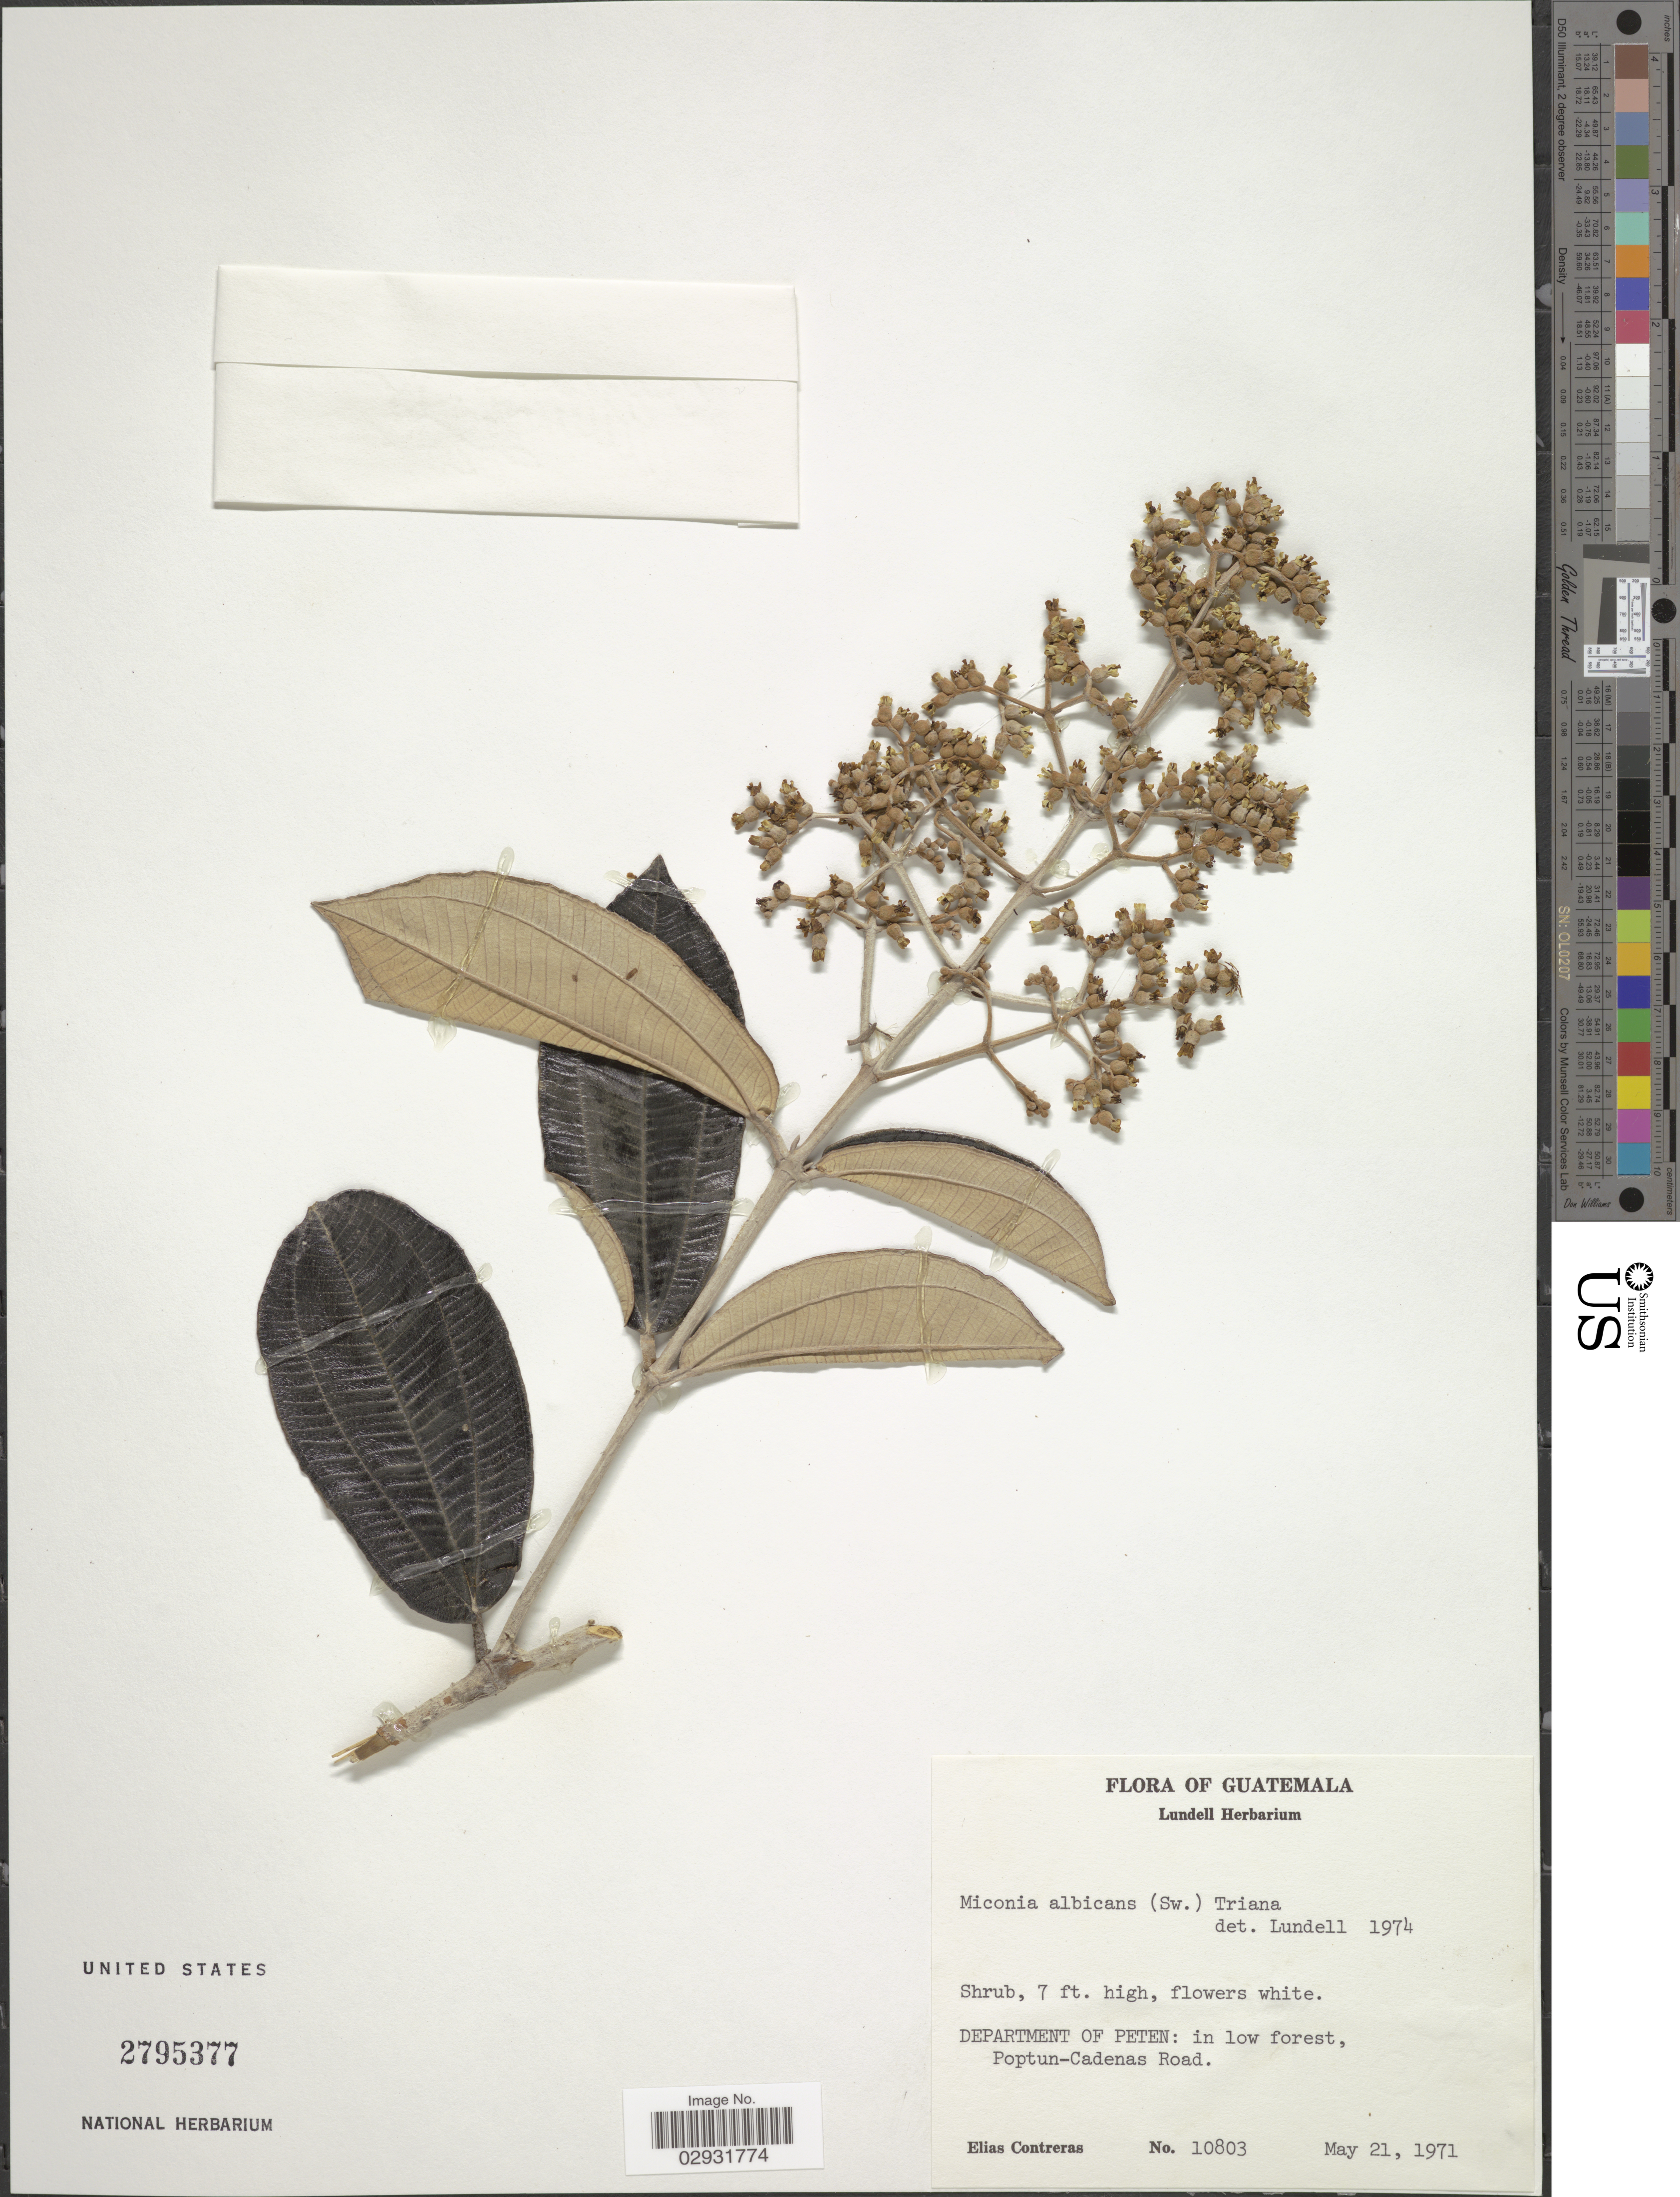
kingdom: Plantae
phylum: Tracheophyta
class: Magnoliopsida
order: Myrtales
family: Melastomataceae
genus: Miconia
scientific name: Miconia albicans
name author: (Sw.) Steud.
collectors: E. Contreras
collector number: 10803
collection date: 1971-05-21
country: Guatemala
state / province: El Petén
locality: Department of Peten: in low forest, Poptun-Cadenas Road.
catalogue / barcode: US 2795377